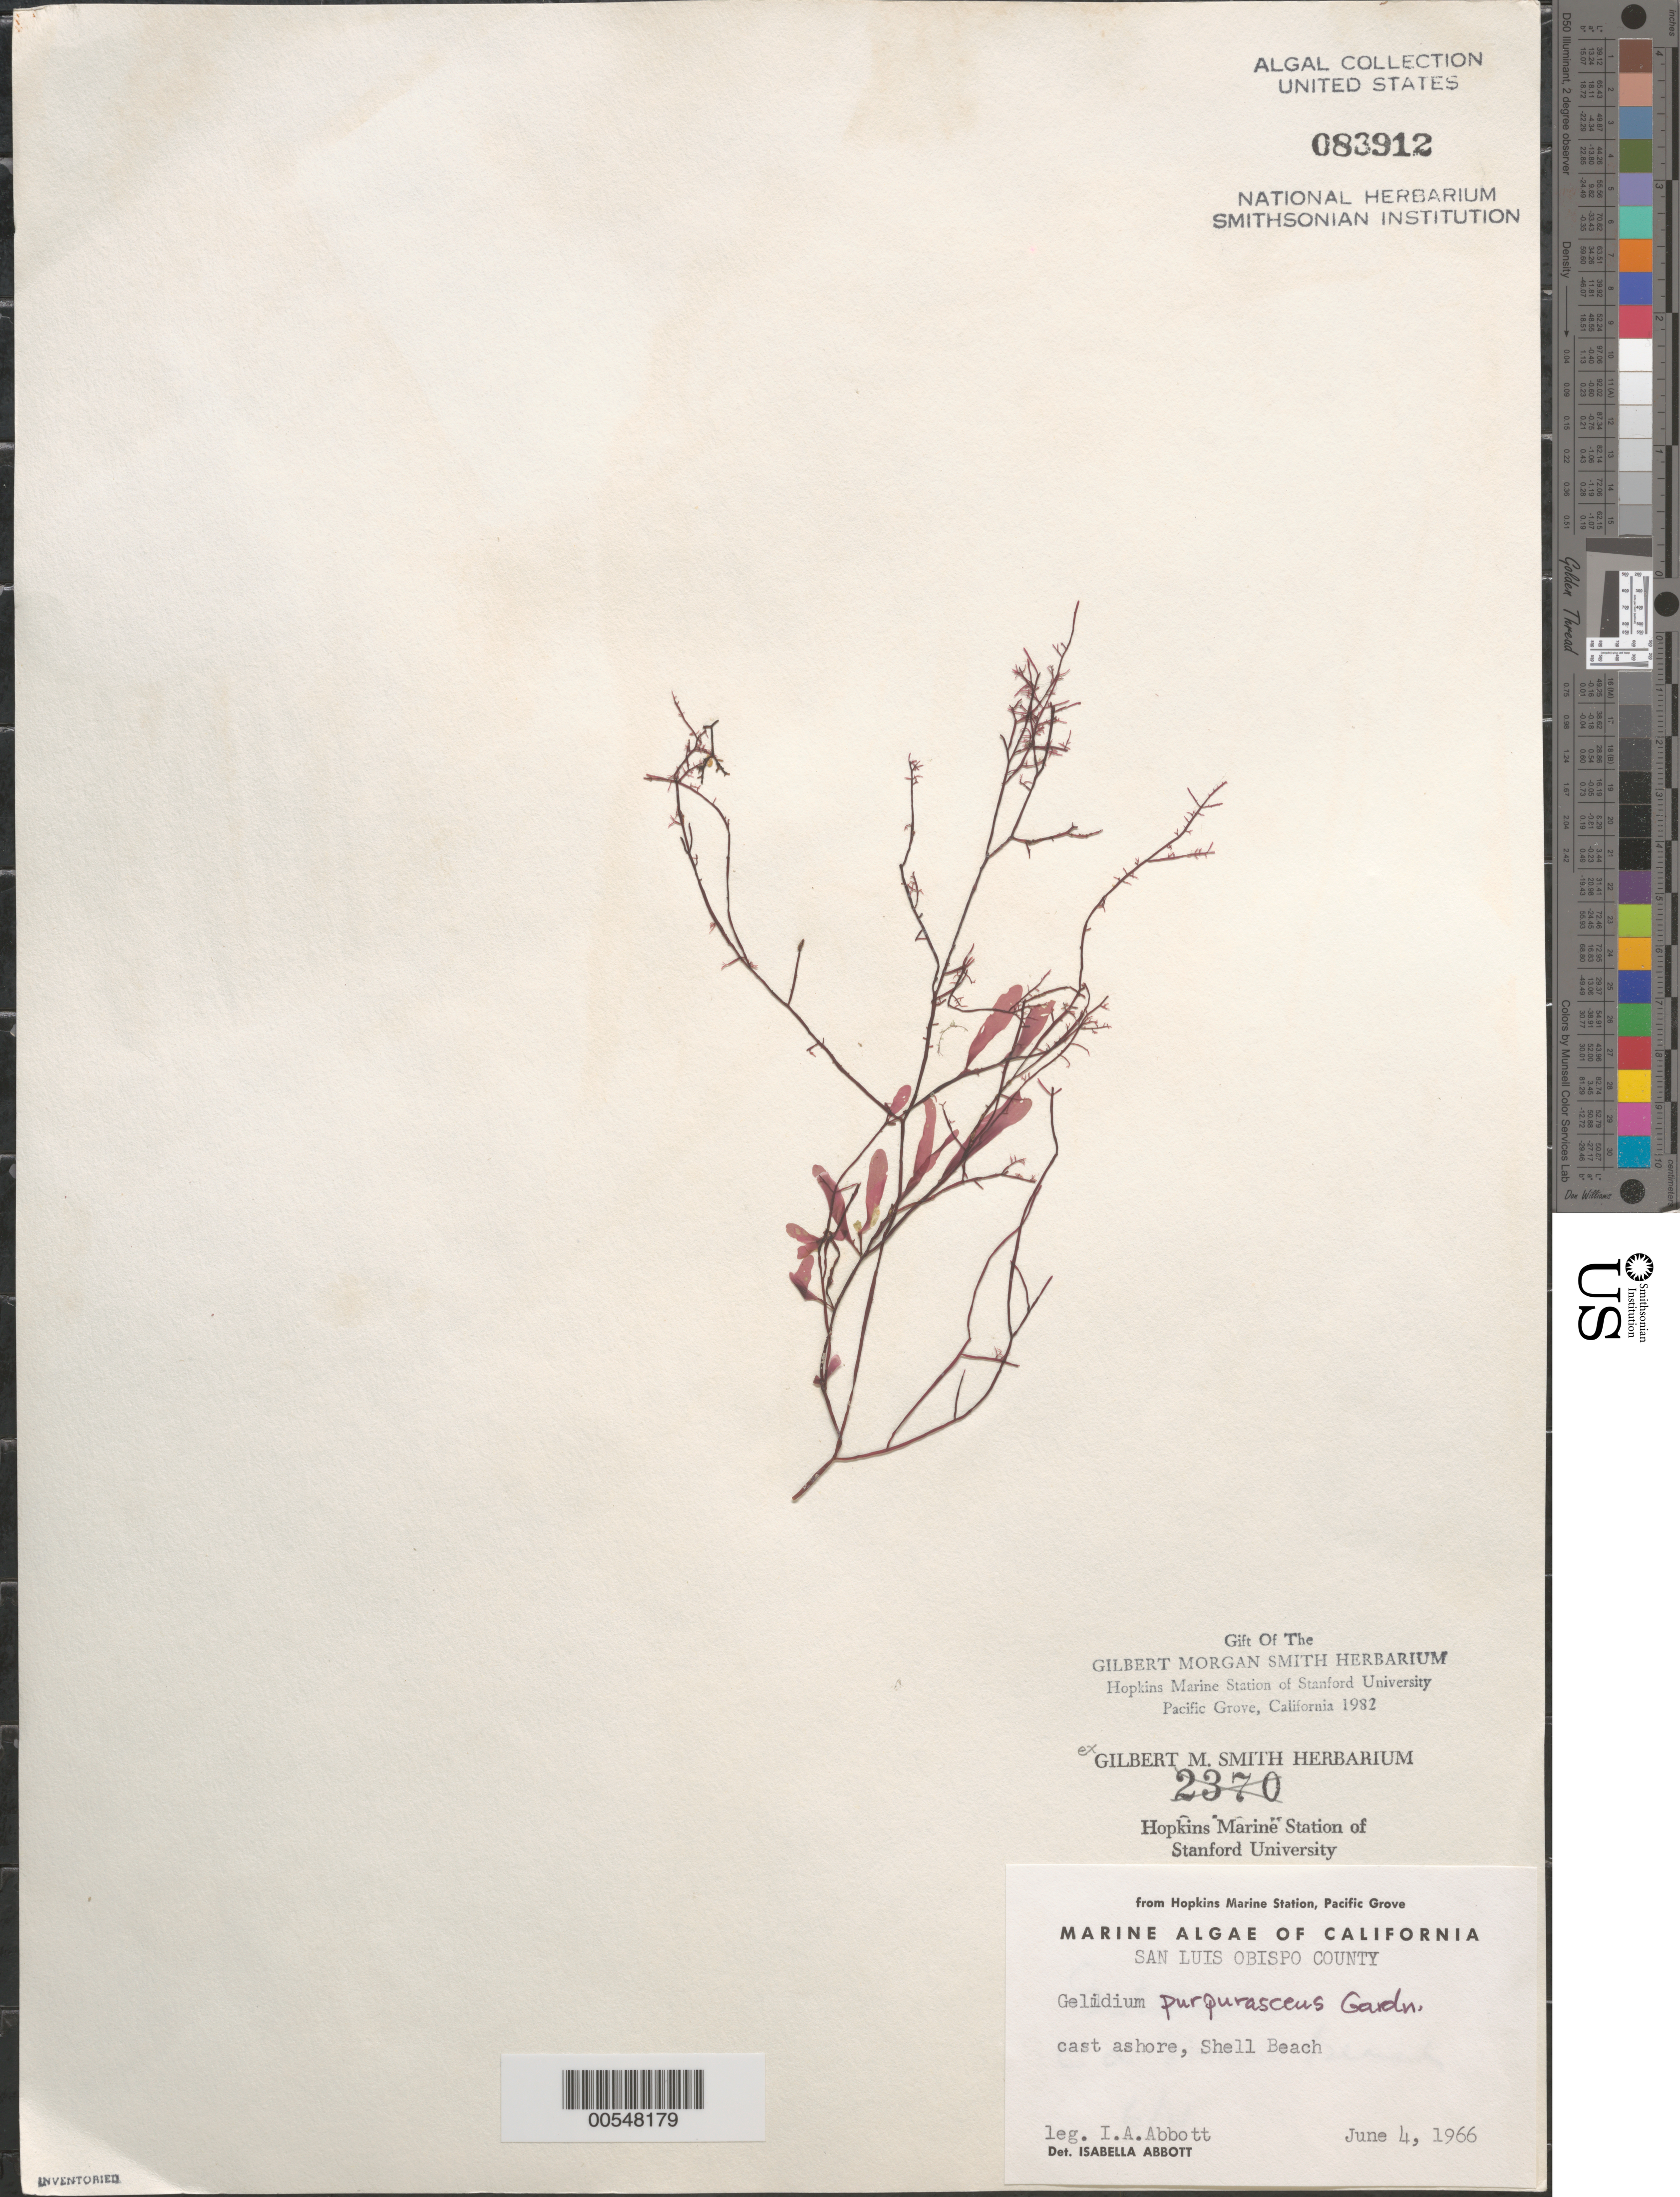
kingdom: Plantae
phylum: Rhodophyta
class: Florideophyceae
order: Gelidiales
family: Gelidiaceae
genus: Gelidium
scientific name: Gelidium purpurascens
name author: N.L. Gardner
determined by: Abbott, Isabella A.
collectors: I. A. Abbott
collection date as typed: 04 Jun 1966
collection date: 1966-06-04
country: United States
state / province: California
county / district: San Luis Obispo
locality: Shell Beach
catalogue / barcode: US 83912